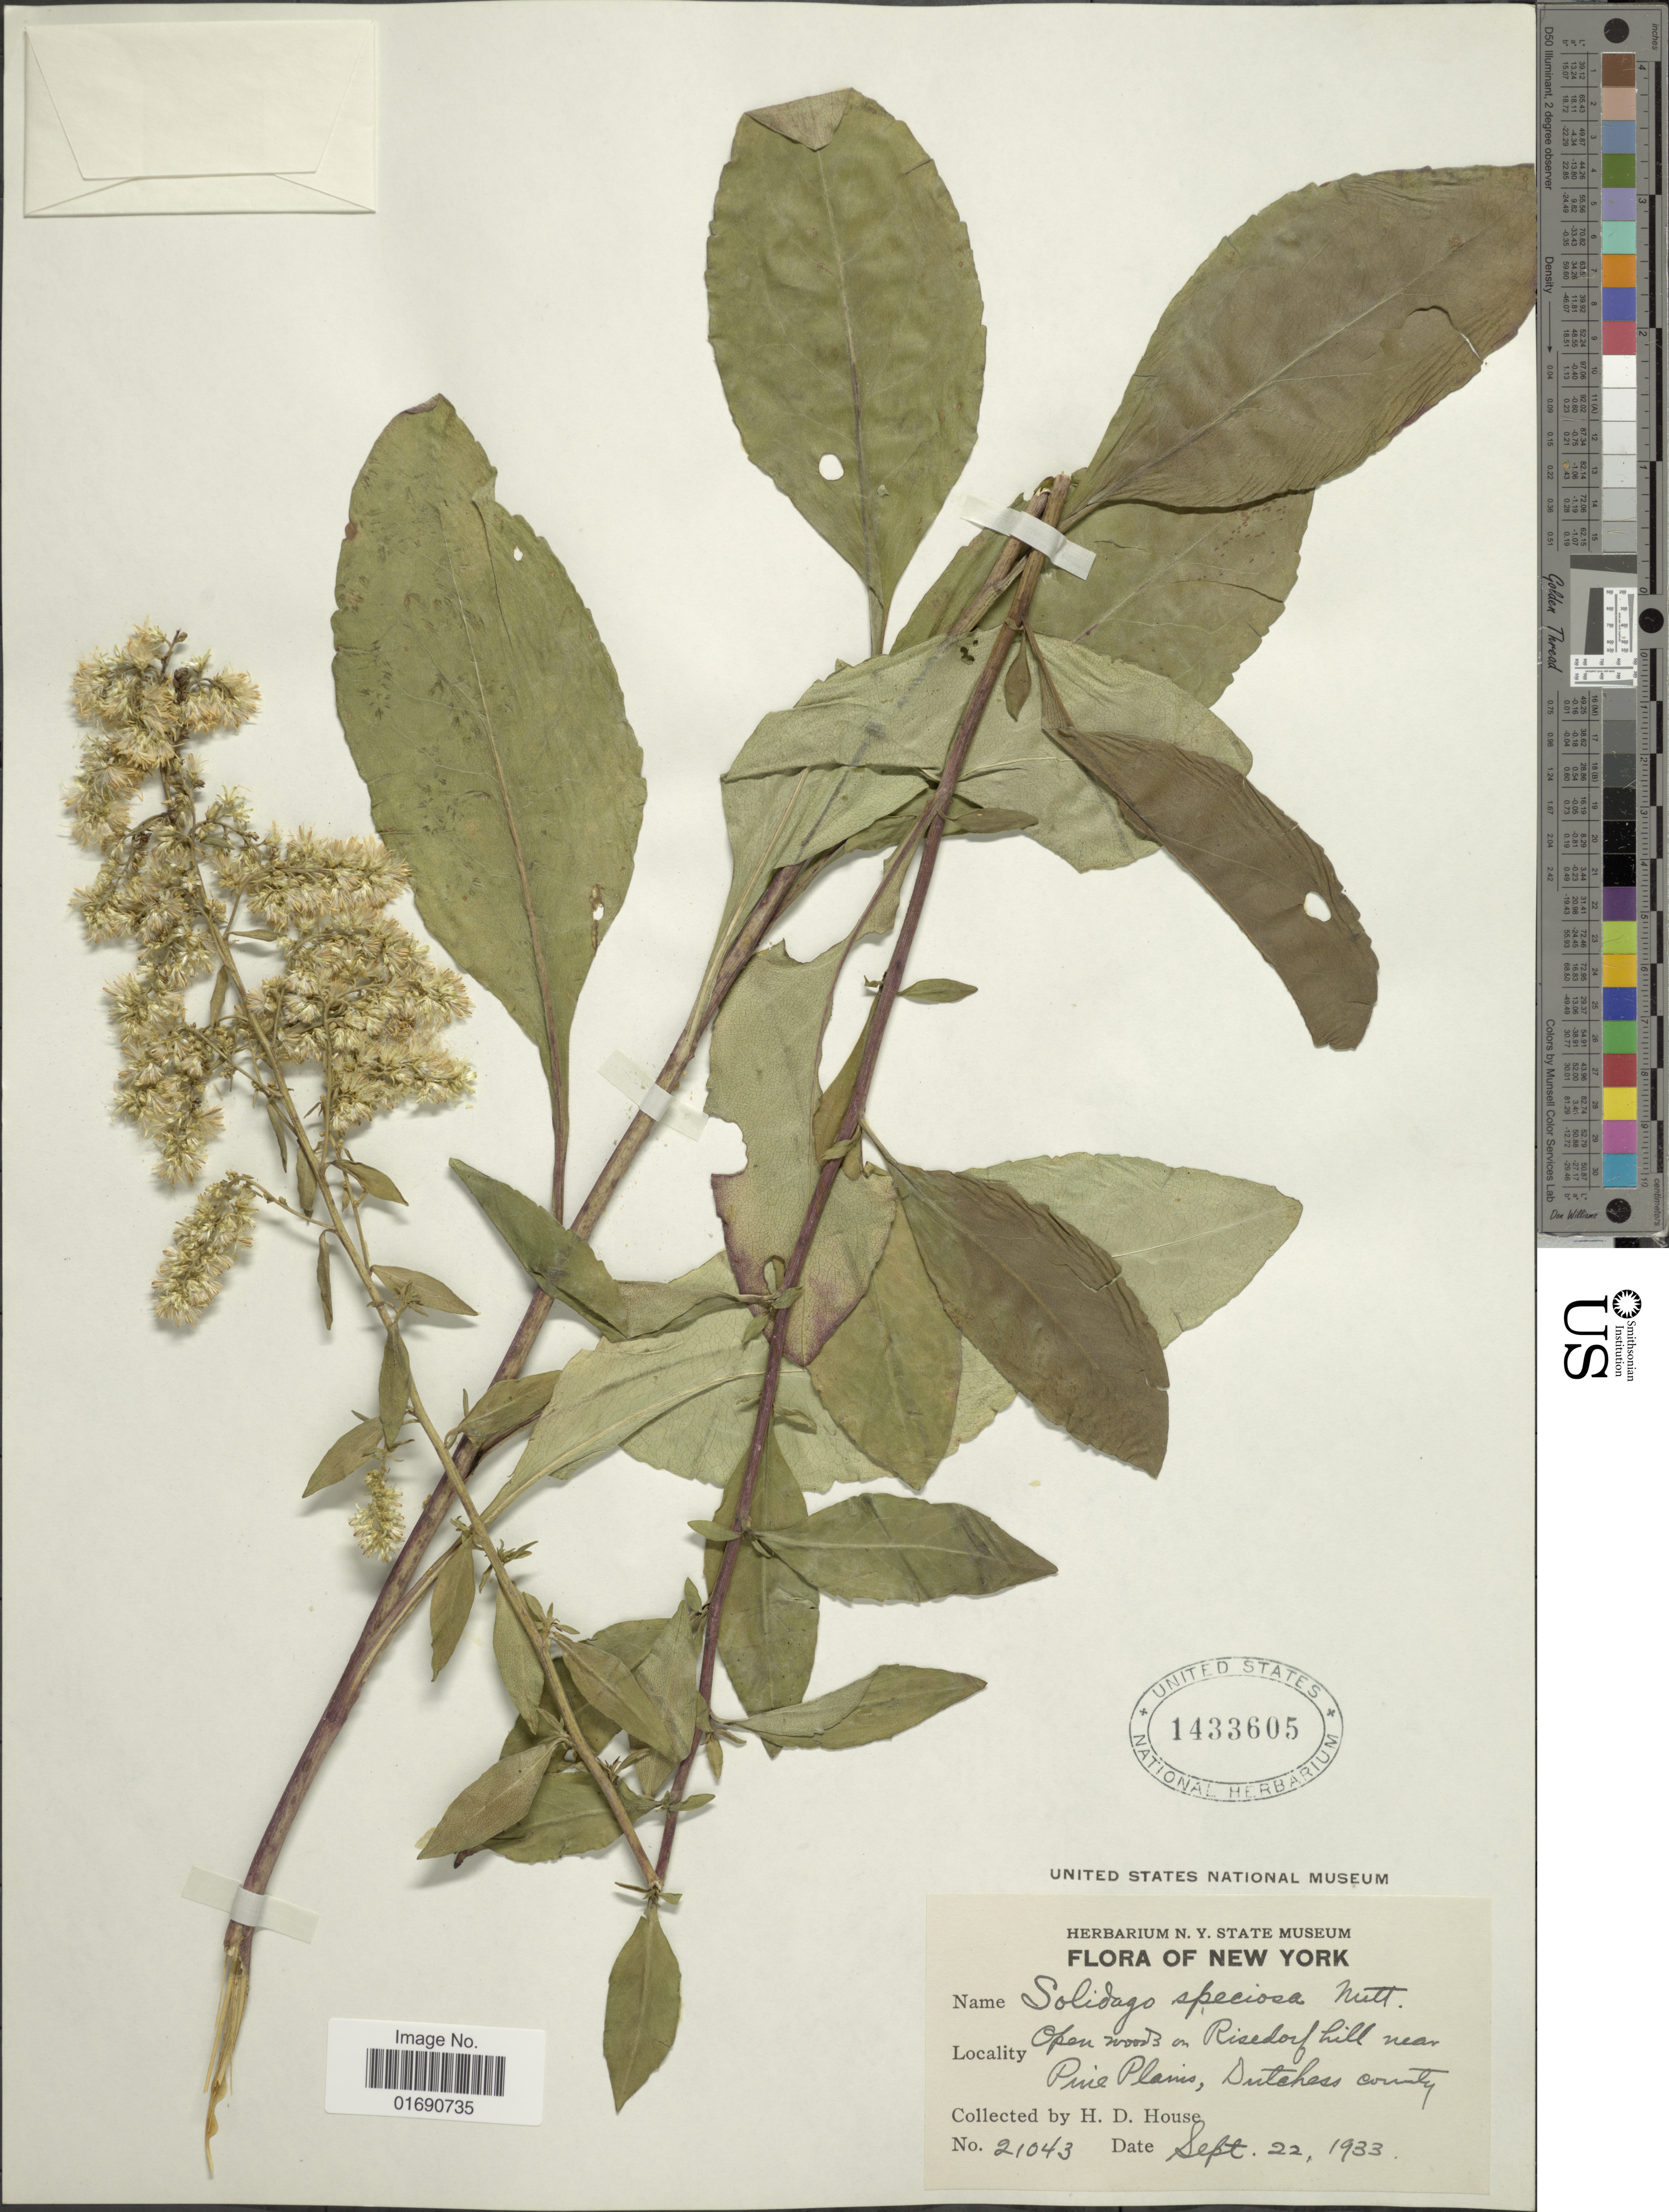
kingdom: Plantae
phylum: Tracheophyta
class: Magnoliopsida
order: Asterales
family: Asteraceae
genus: Solidago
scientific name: Solidago speciosa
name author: Nutt.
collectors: H. D. House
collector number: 21043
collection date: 1933-09-22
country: United States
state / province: New York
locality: Open woods on Risedorf hill near Pine Plains, Dutches county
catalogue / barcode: US 1433605